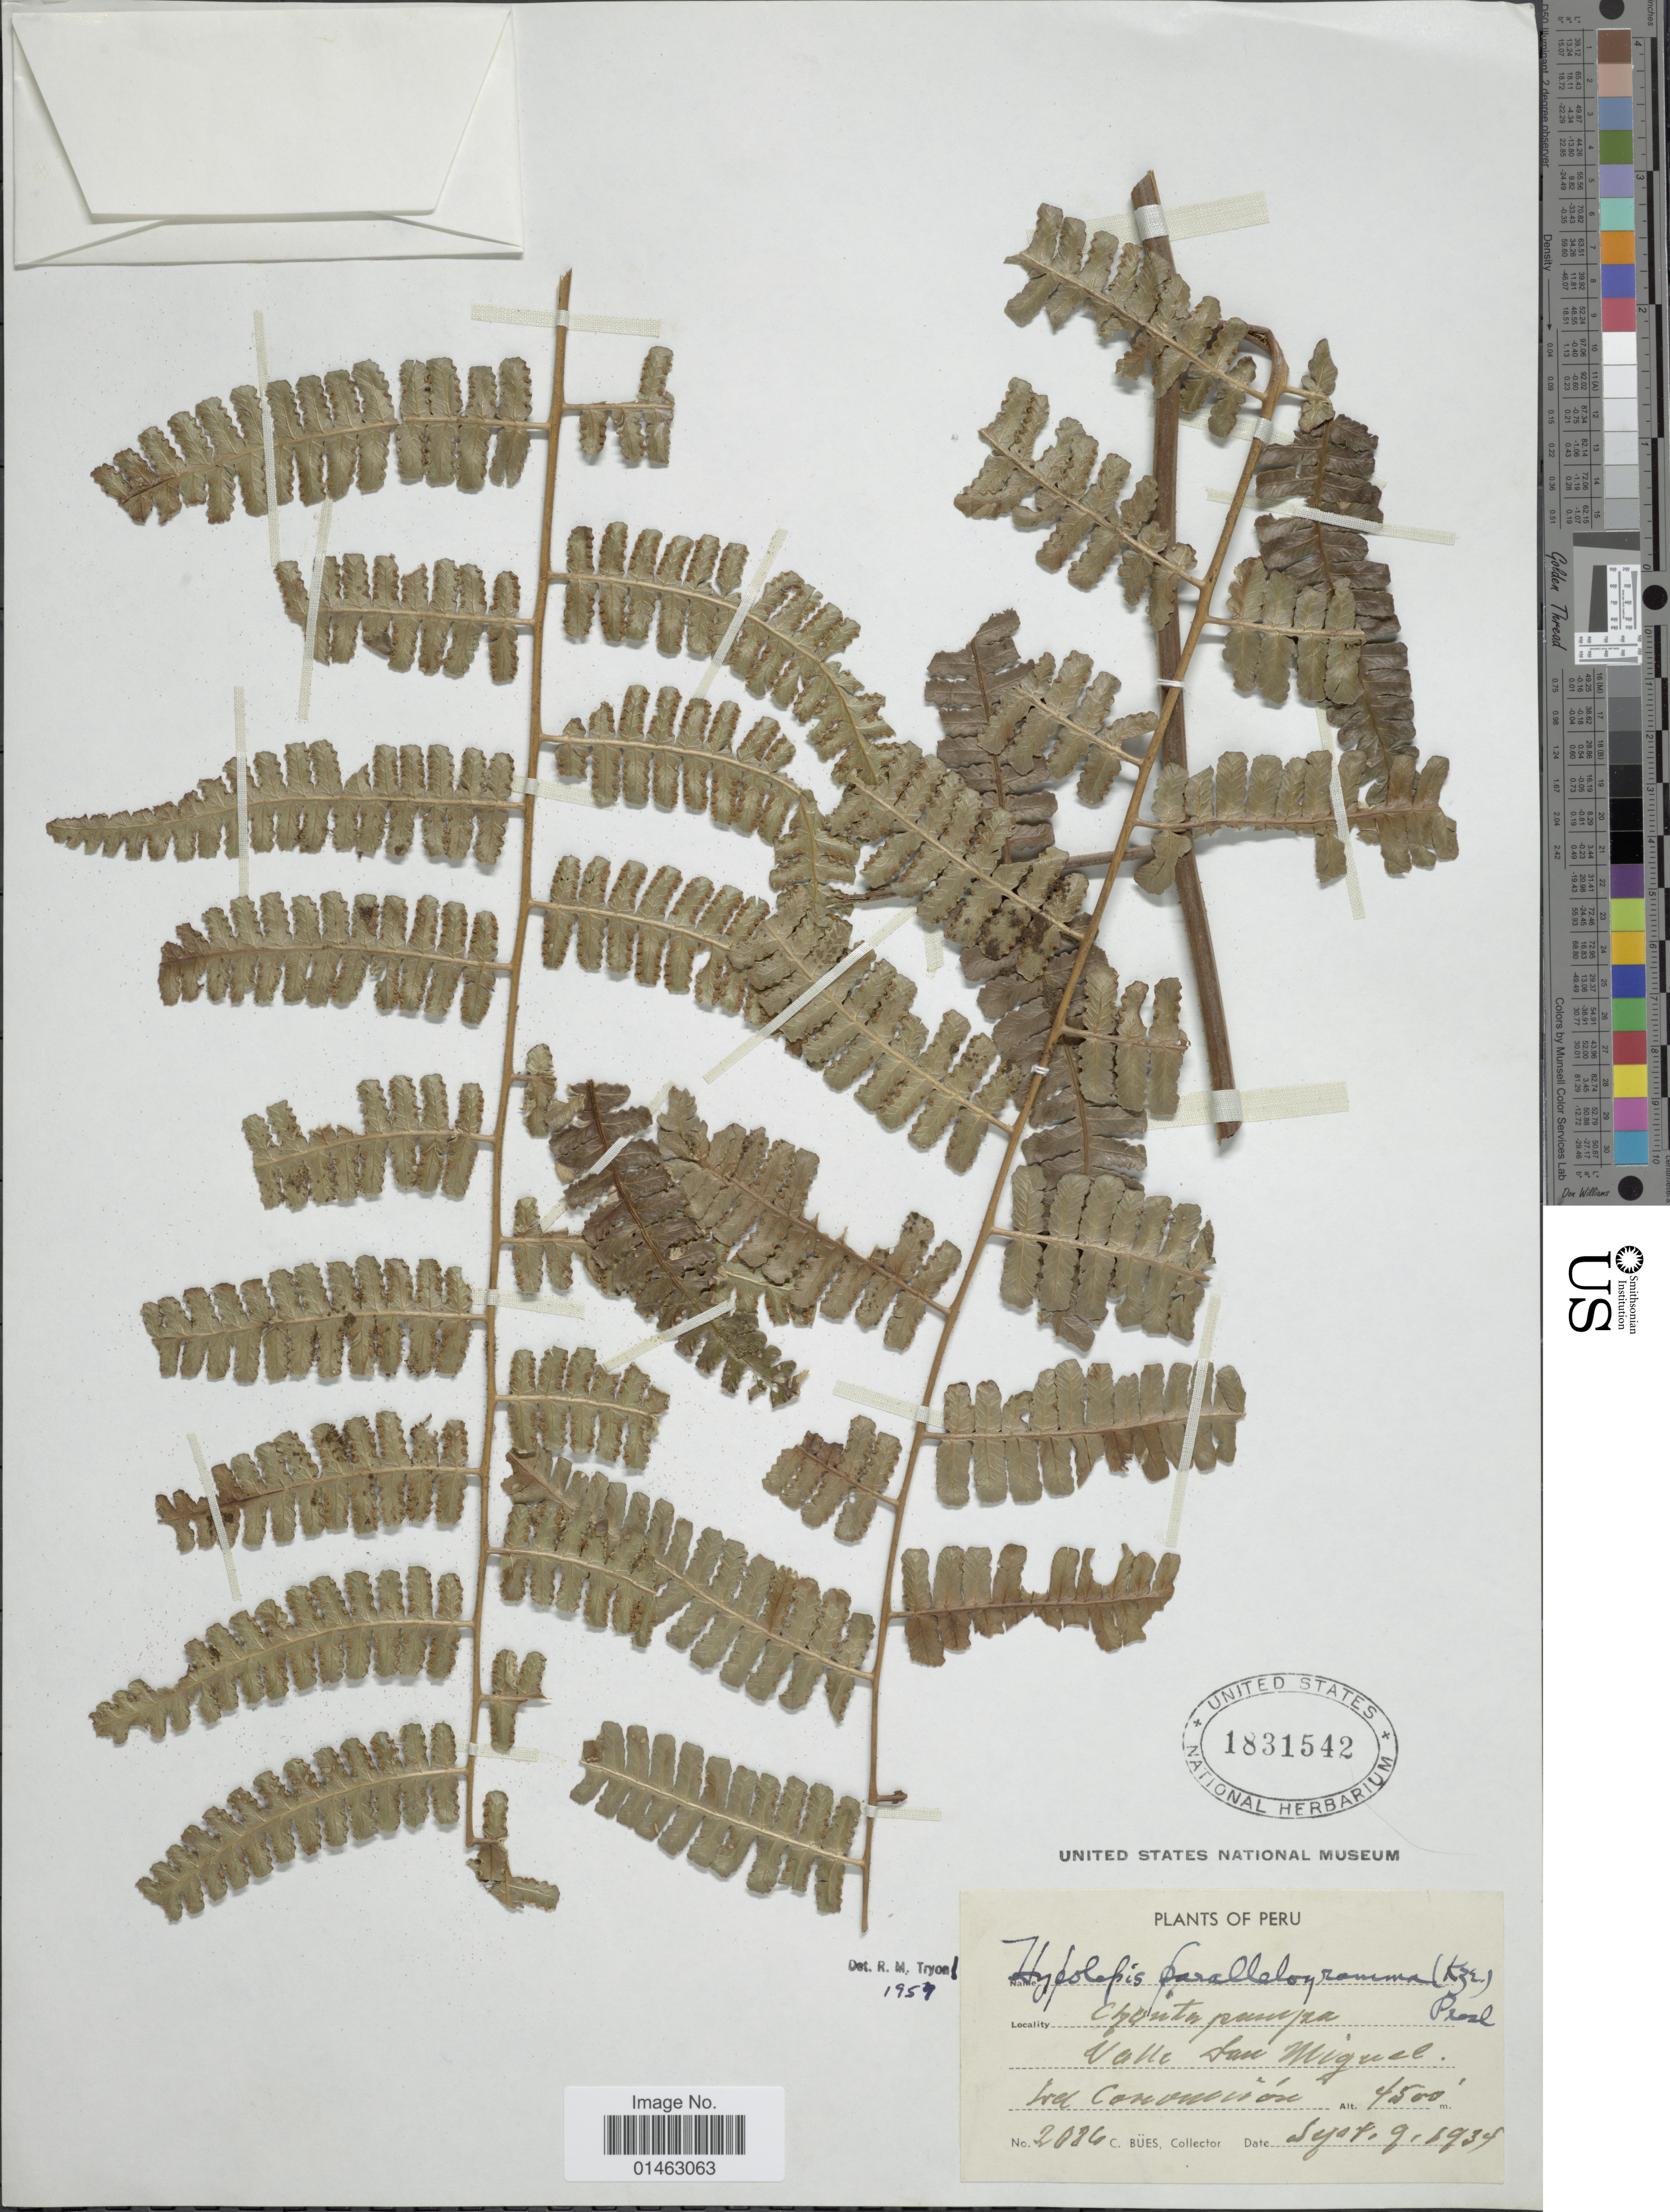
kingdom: Plantae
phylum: Tracheophyta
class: Polypodiopsida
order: Polypodiales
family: Dennstaedtiaceae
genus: Hypolepis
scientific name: Hypolepis parallelogramma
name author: (Kunze) C. Presl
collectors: C. Bues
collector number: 2086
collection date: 1939-09-09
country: Peru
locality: Valle San Miguel, Ld. Convencion.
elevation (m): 4500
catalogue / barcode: US 1831542